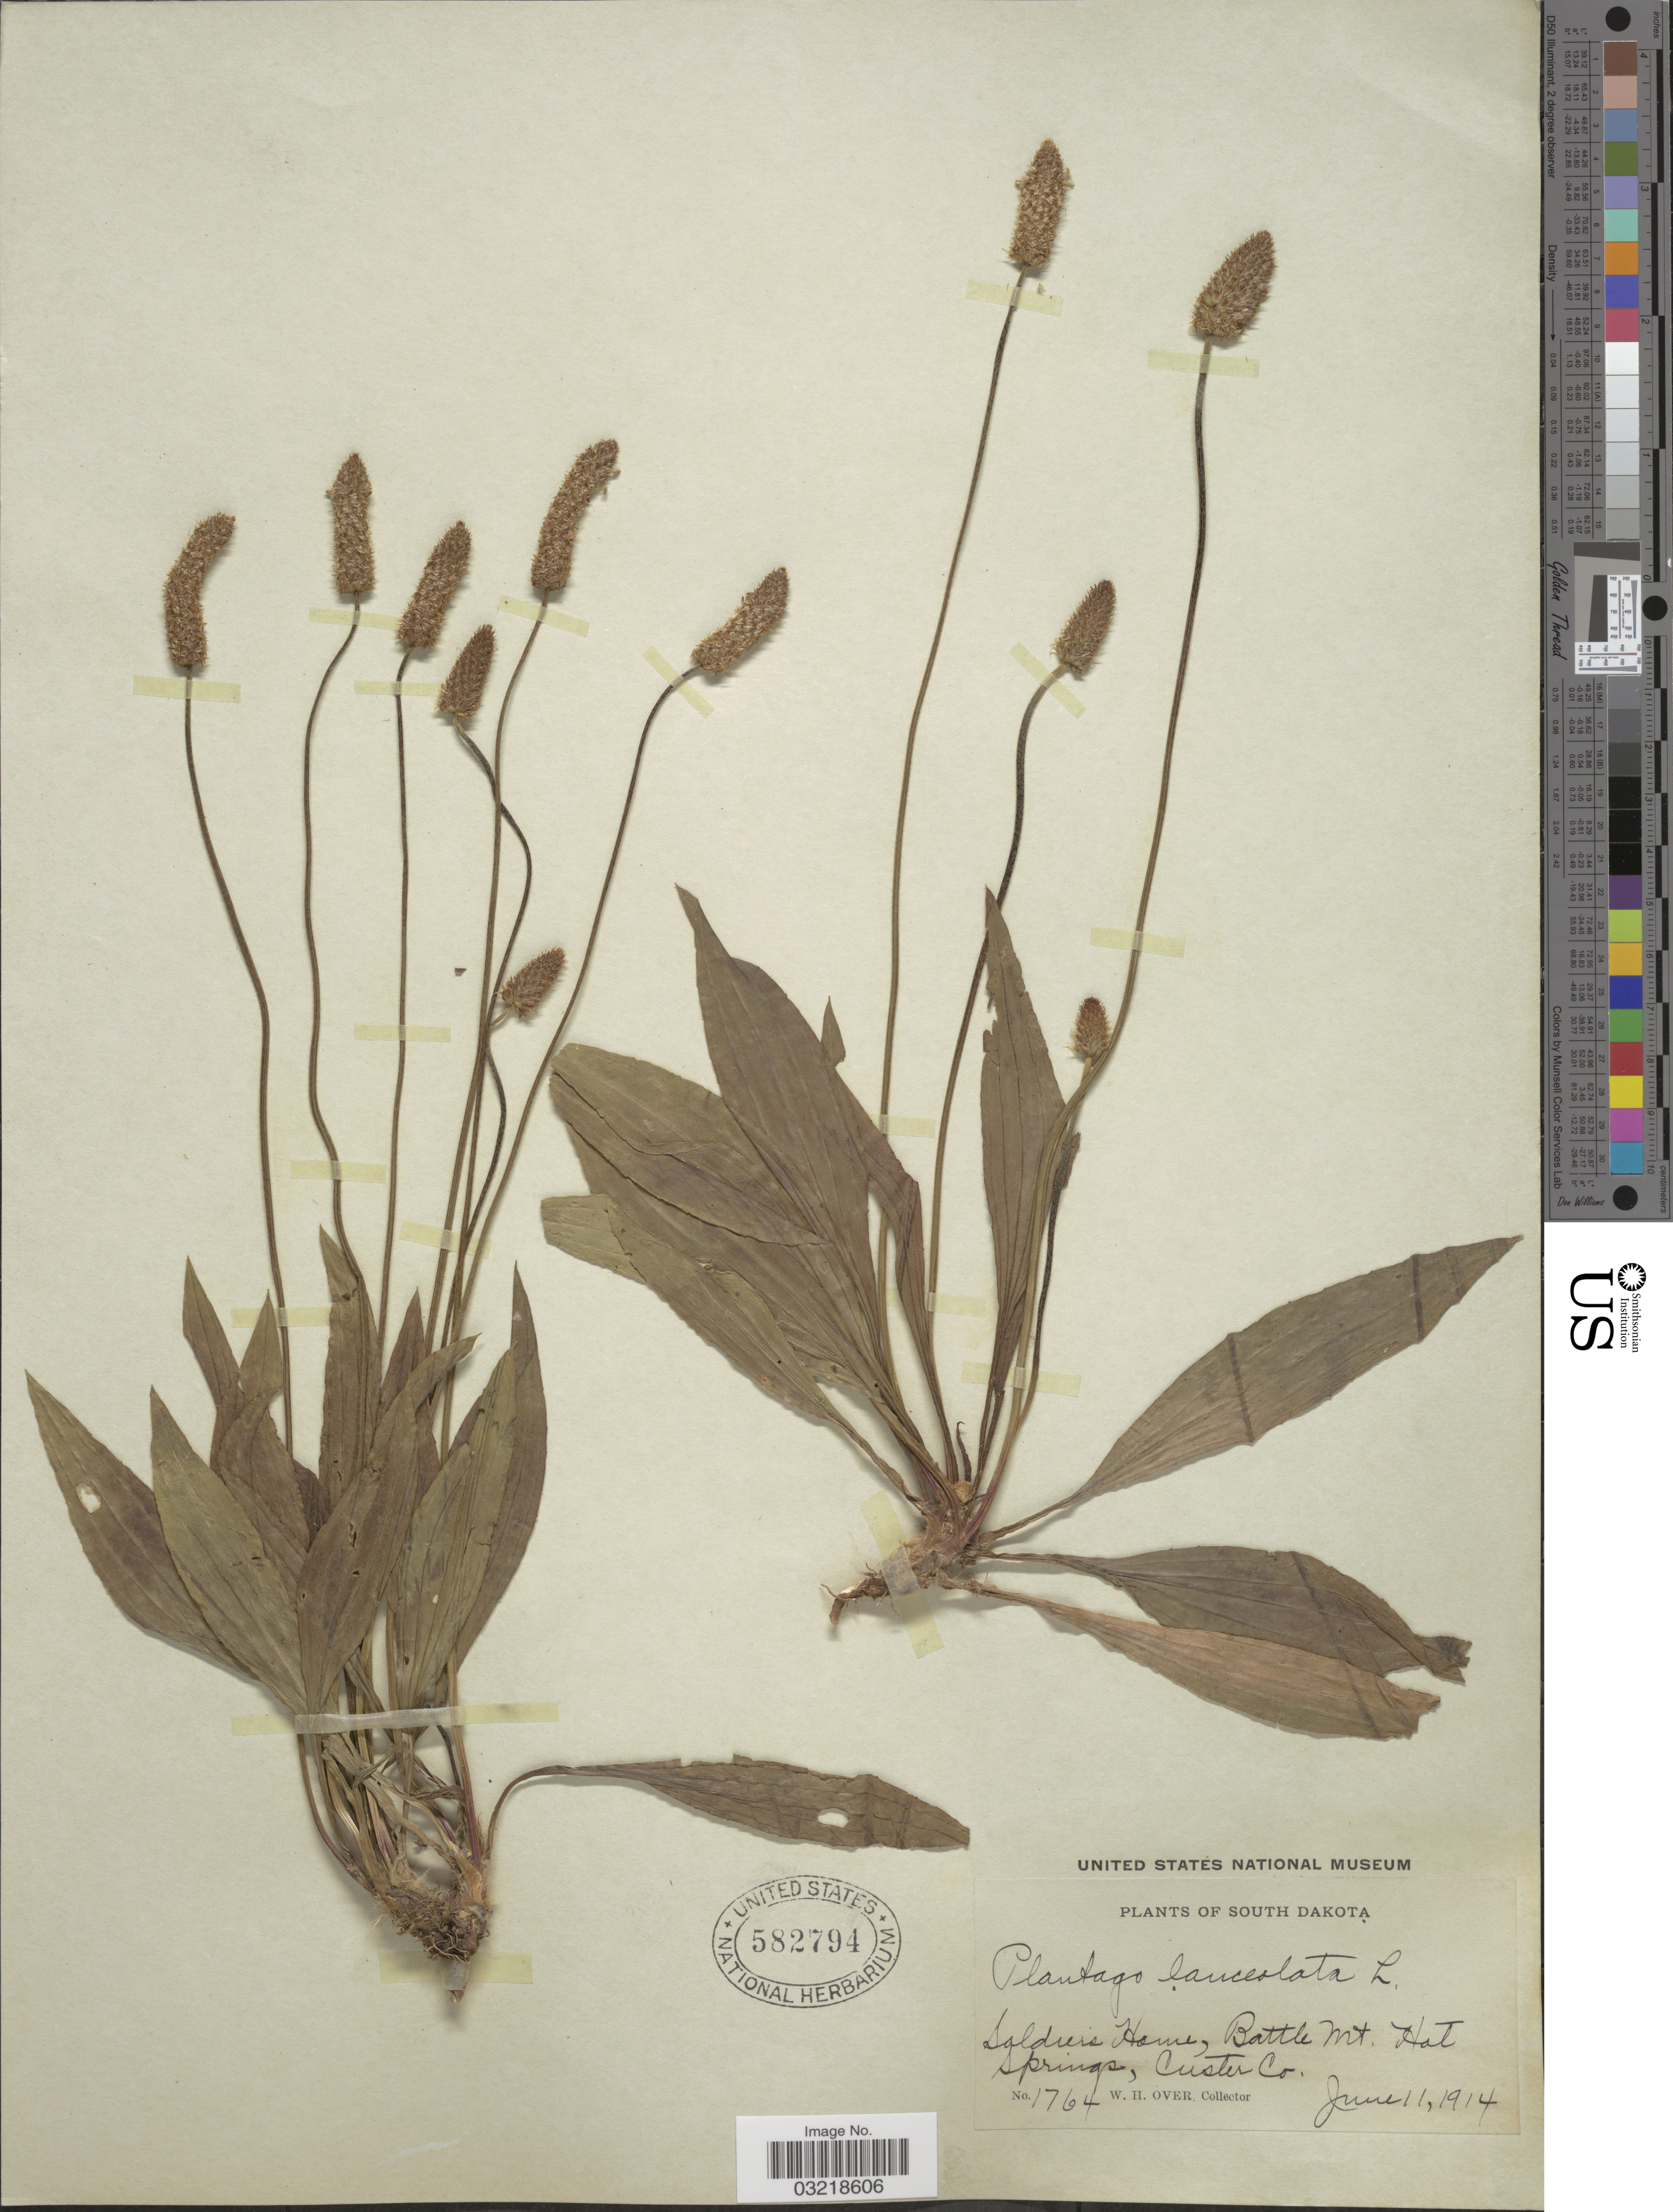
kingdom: Plantae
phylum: Tracheophyta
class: Magnoliopsida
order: Lamiales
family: Plantaginaceae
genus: Plantago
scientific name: Plantago lanceolata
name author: L.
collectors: W. Over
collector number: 1764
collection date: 1914-06-11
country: United States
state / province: South Dakota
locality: Soldiers Home, Battle Mt. Hot Springs, Custer Co.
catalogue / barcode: US 582794